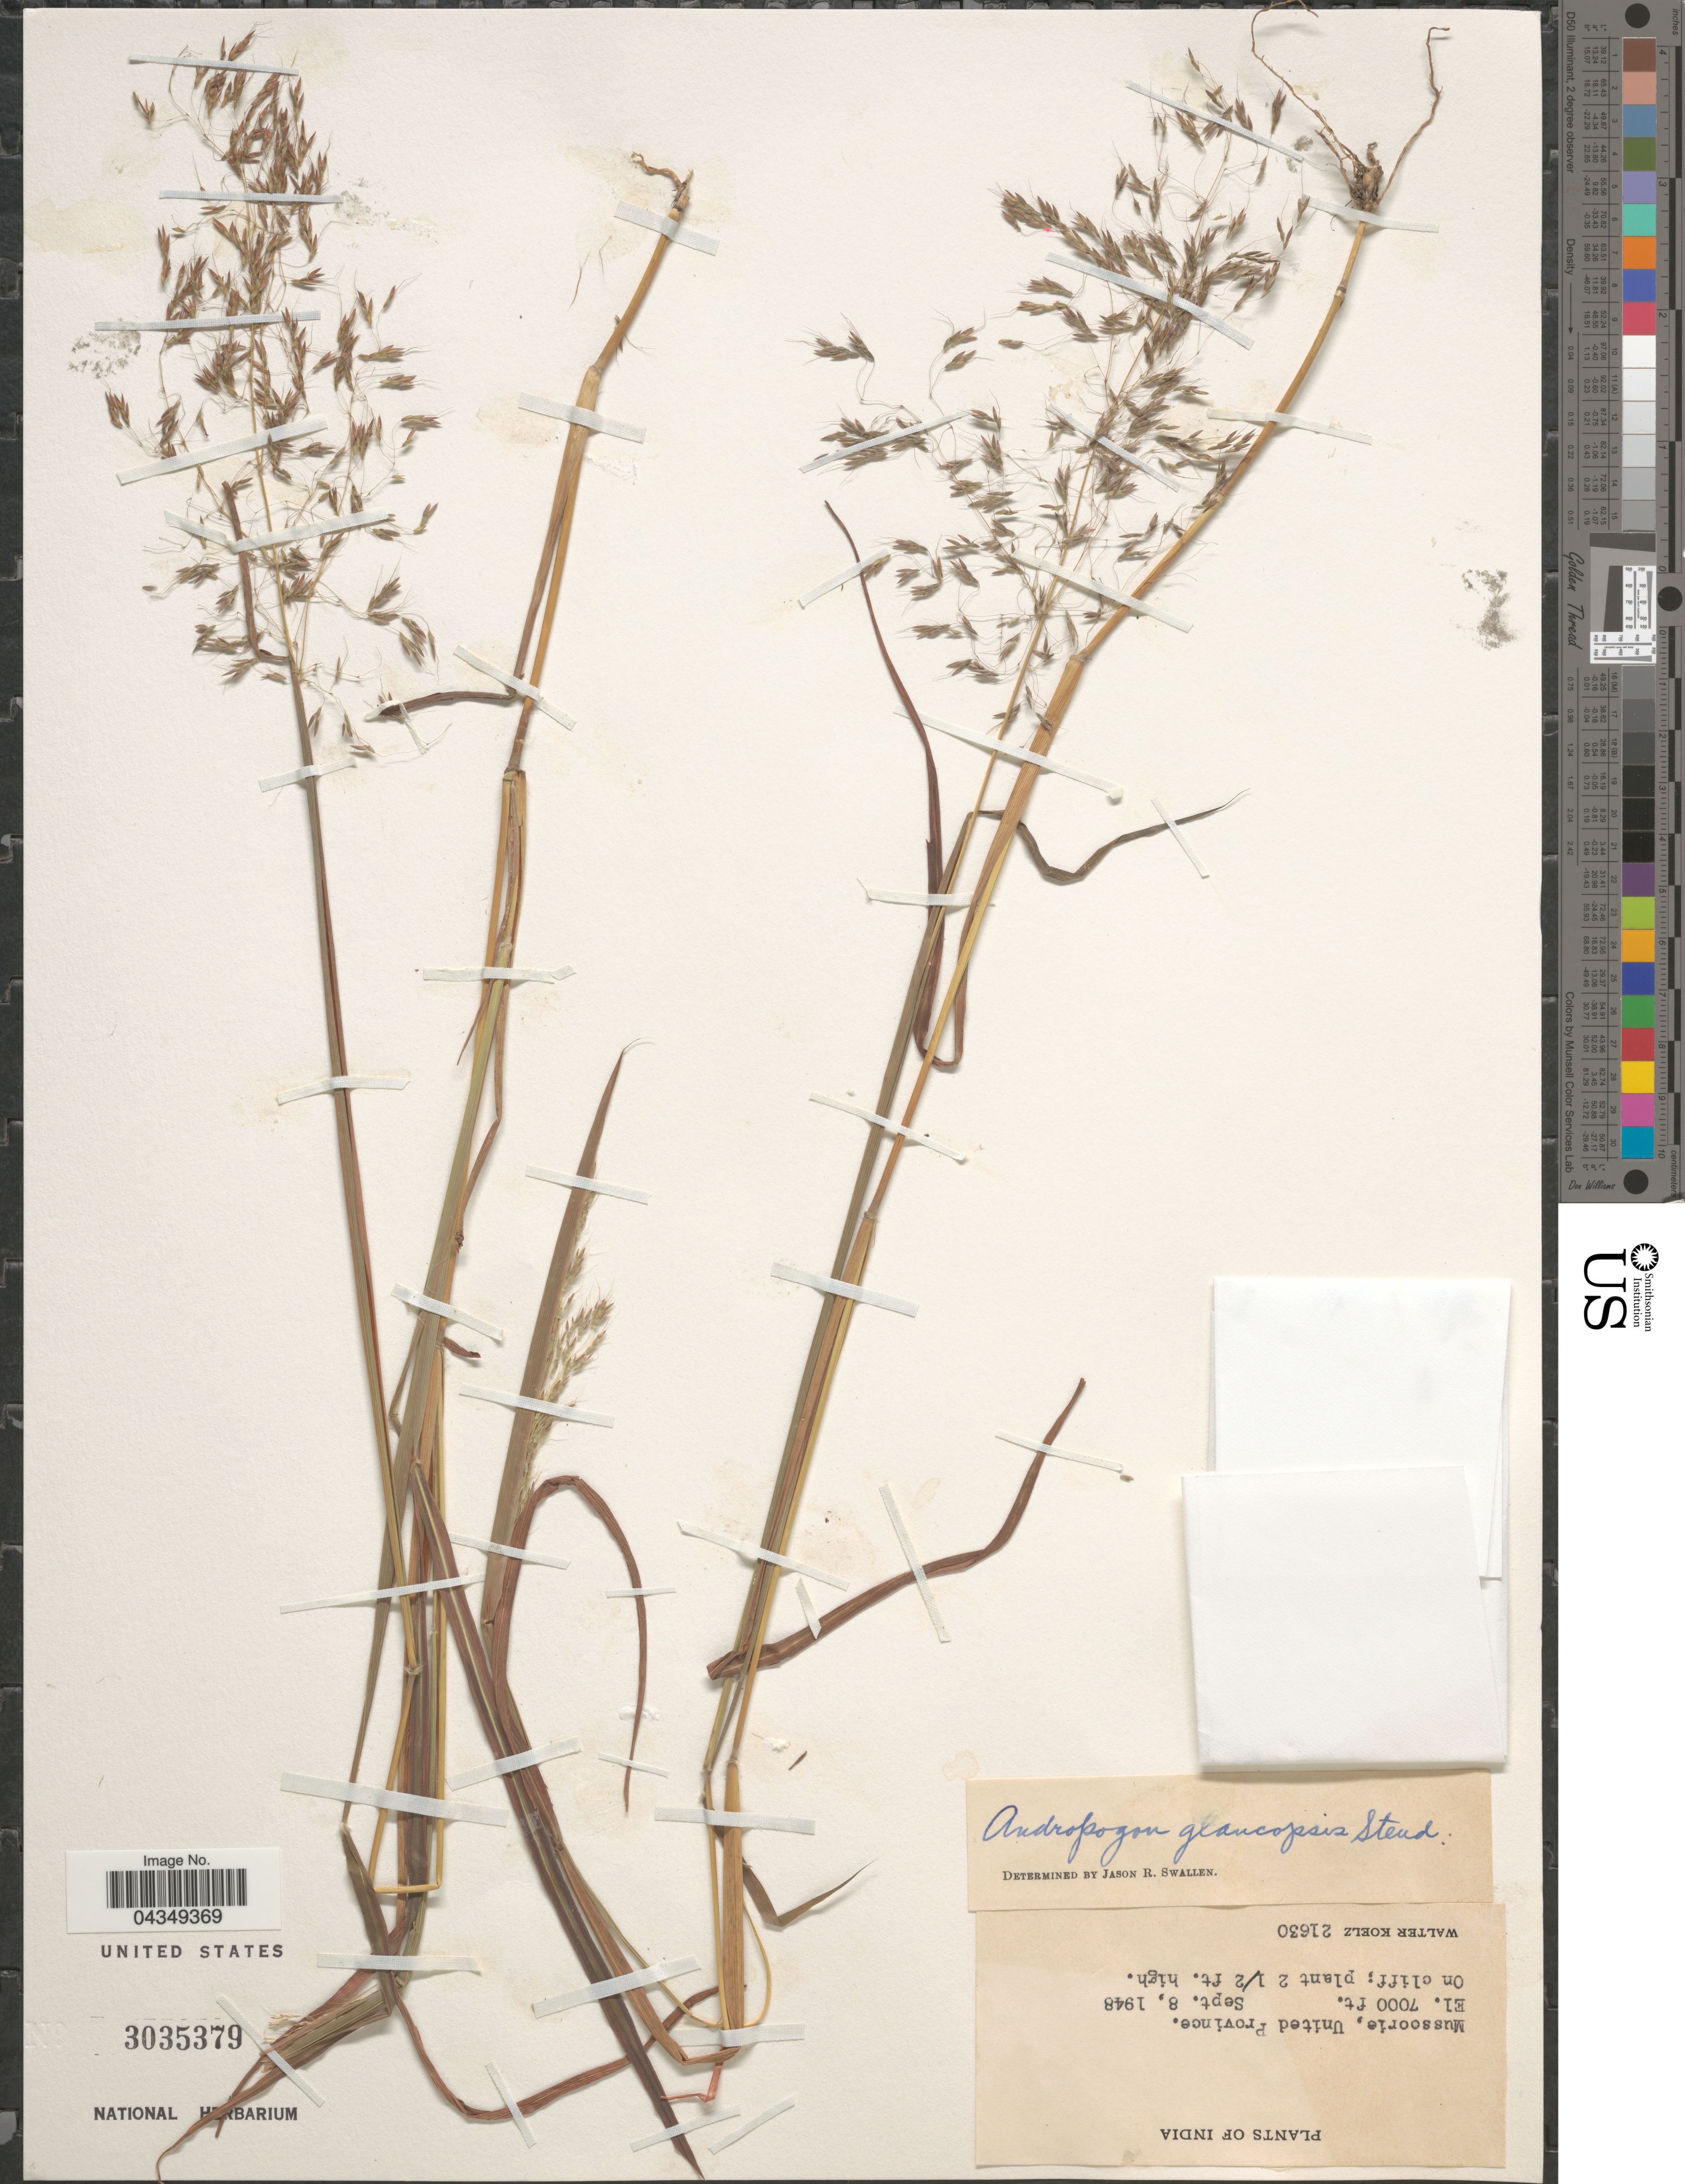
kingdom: Plantae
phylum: Tracheophyta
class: Liliopsida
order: Poales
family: Poaceae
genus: Capillipedium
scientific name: Capillipedium assimile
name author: (Steud.) A. Camus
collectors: W. N. Koelz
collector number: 21630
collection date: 1948-09-08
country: India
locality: Mussoorie, United Province.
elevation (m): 2134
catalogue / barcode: US 3035379